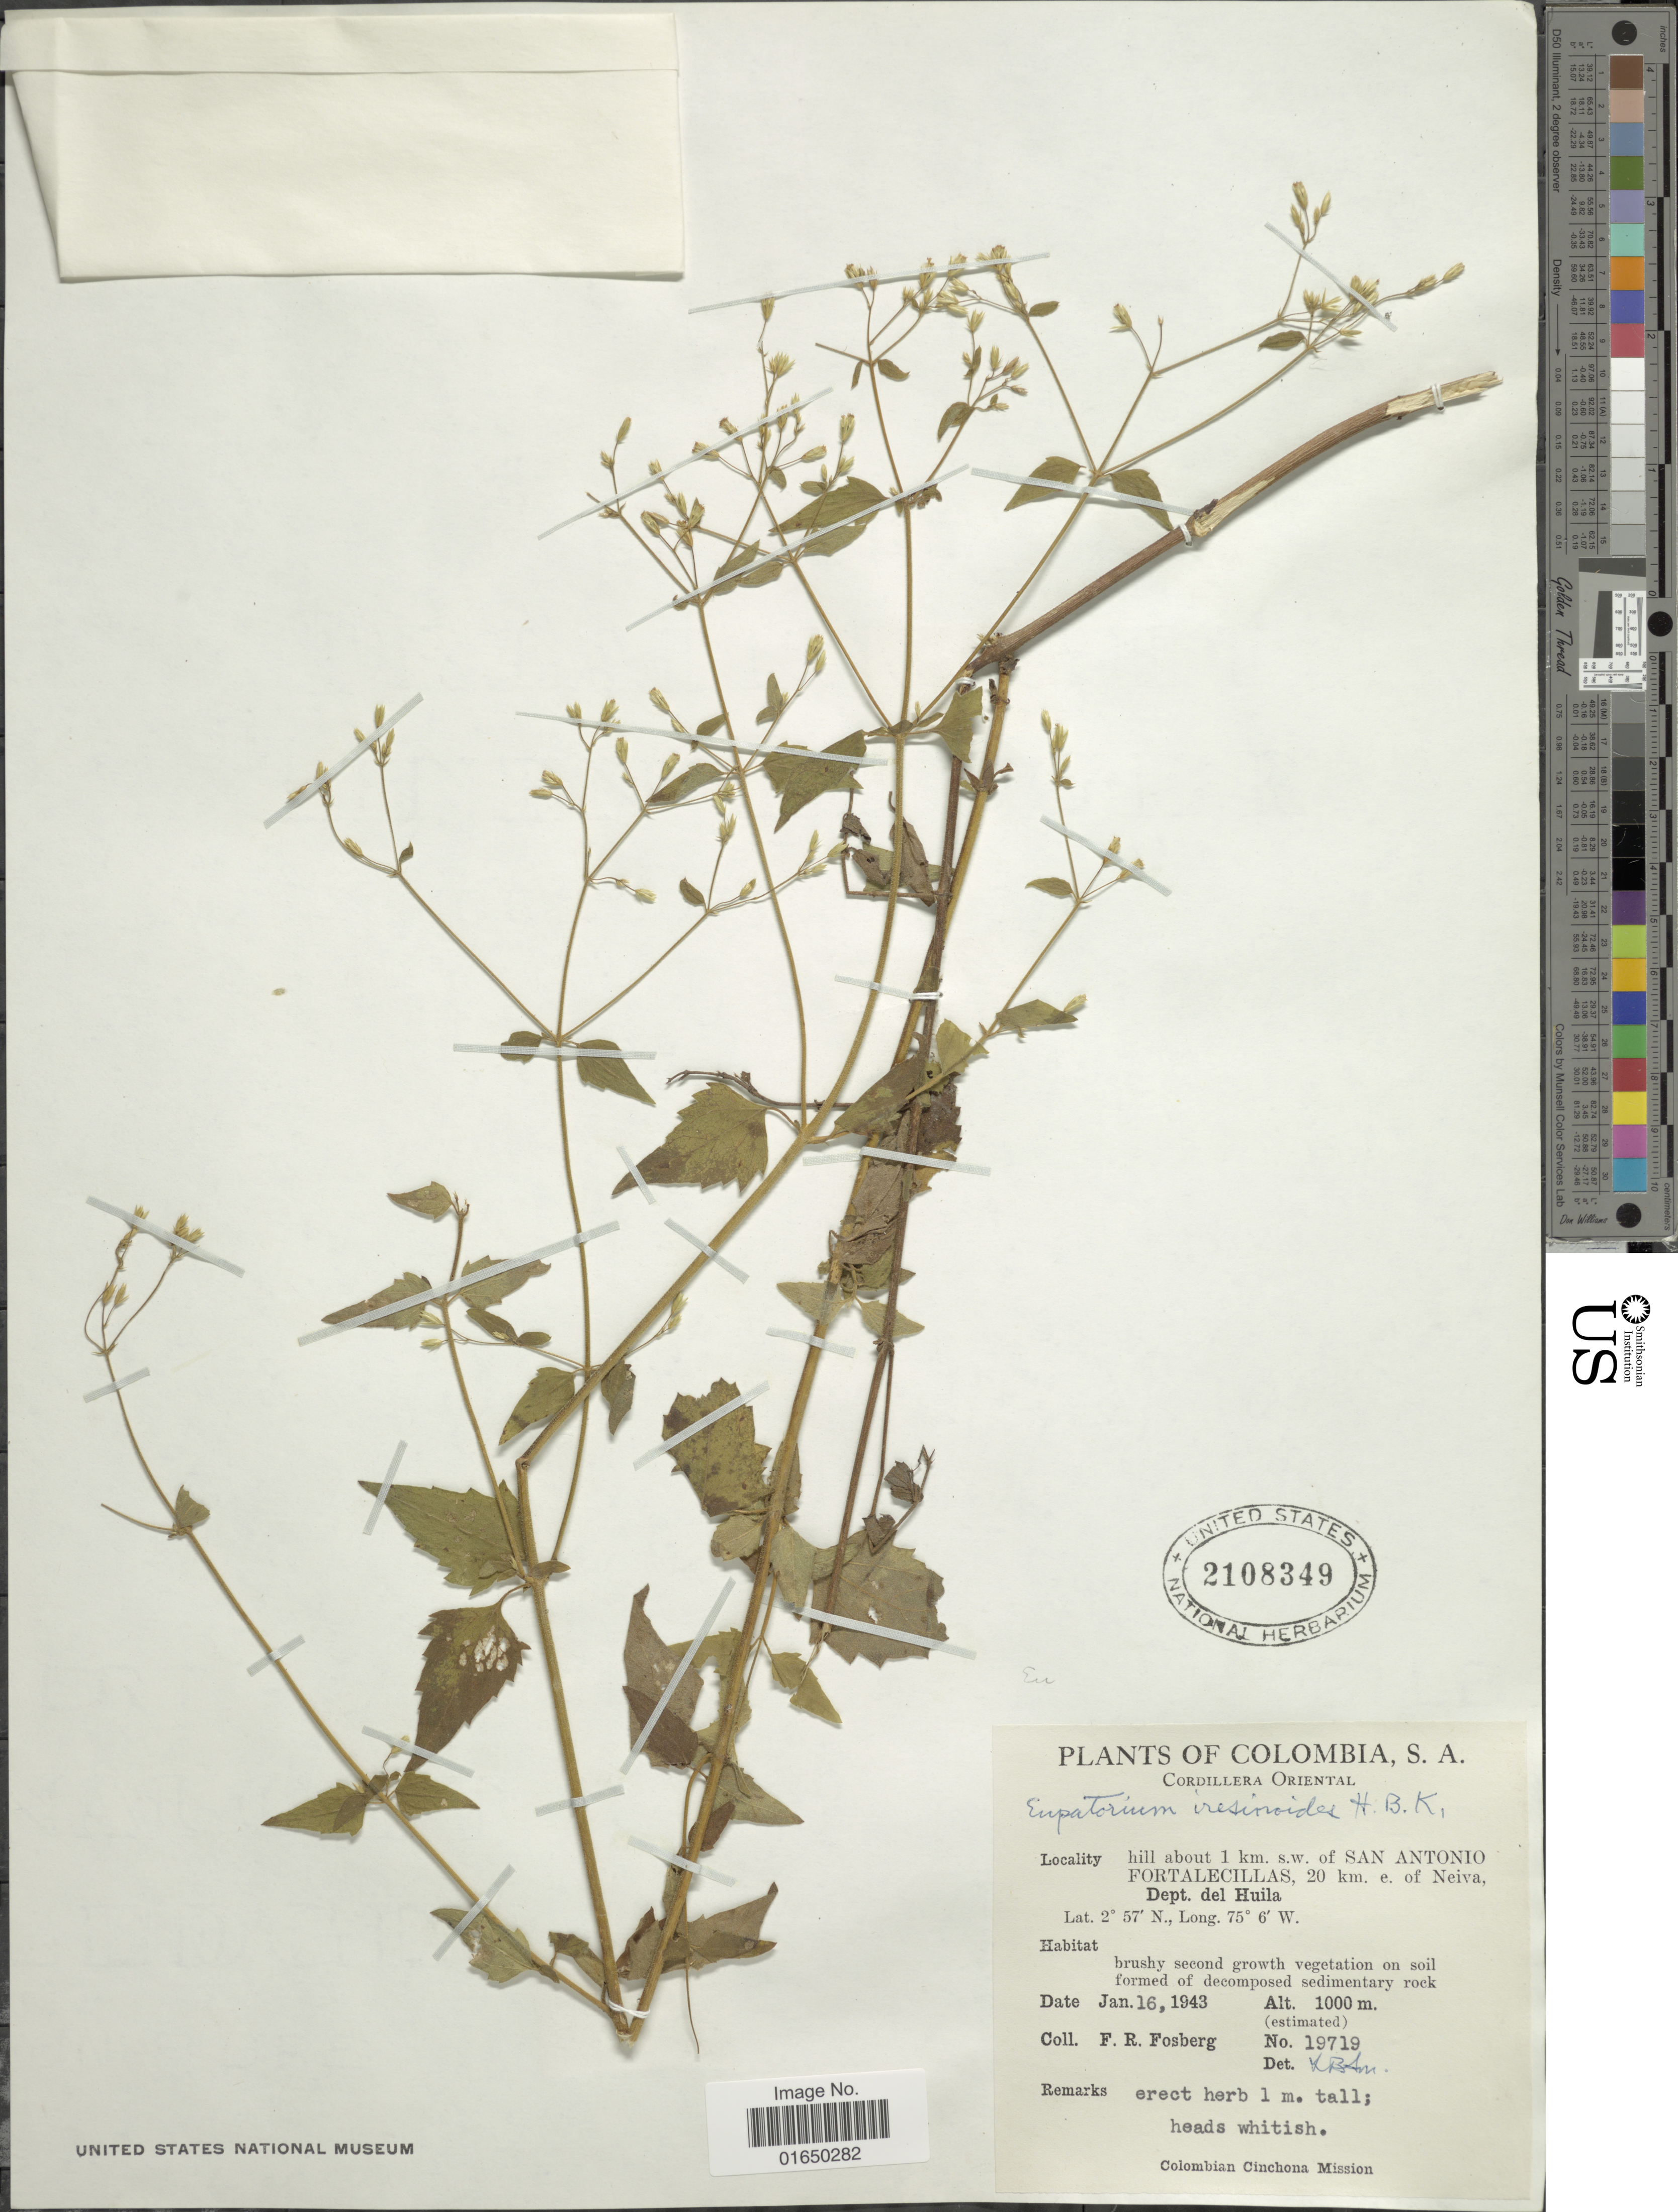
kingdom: Plantae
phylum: Tracheophyta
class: Magnoliopsida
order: Asterales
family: Asteraceae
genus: Condylidium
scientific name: Condylidium iresinoides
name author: (Kunth) R.M. King & H. Rob.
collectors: F. R. Fosberg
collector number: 19719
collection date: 1943-01-16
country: Colombia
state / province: Huila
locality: Cordillera Oriental, hill about 1 km. s.w. of San Antonio Fortalecillas, 20 km e. of Neiva Dept. del Huila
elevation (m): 1000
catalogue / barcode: US 2108349